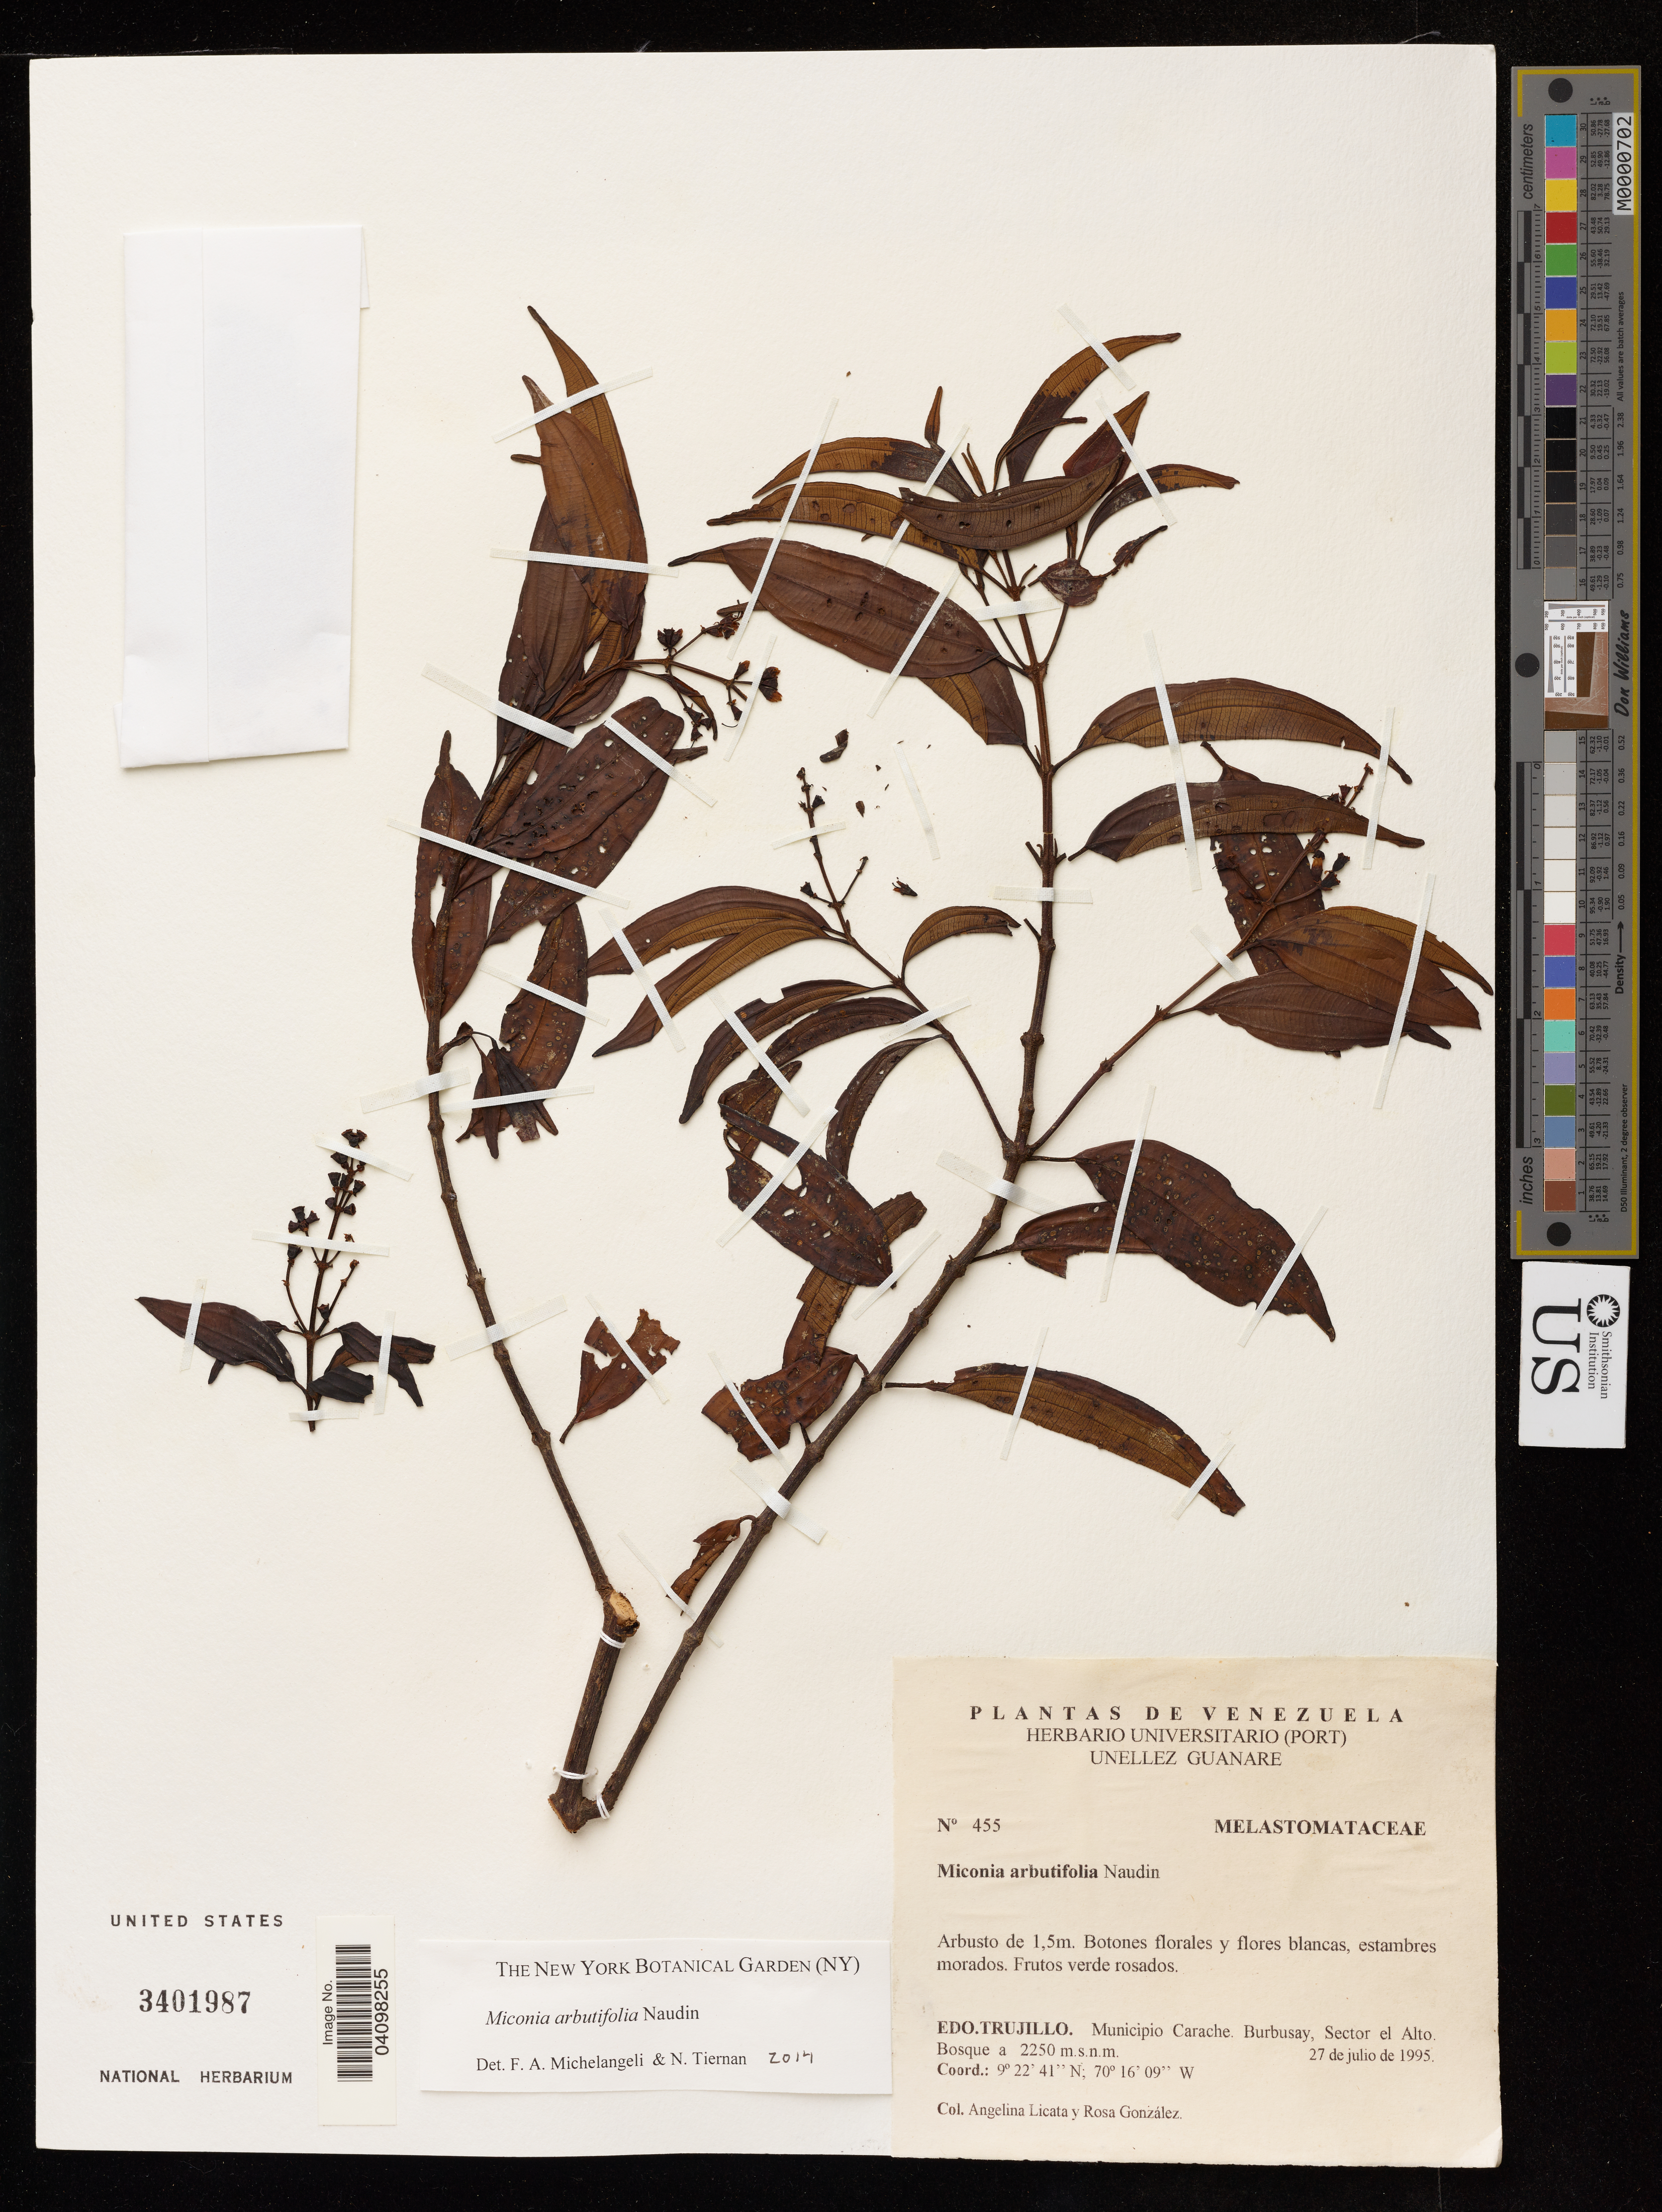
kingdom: Plantae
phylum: Tracheophyta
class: Magnoliopsida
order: Myrtales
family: Melastomataceae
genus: Miconia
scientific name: Miconia arbutifolia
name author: Naudin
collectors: A. Licata & R. González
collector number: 455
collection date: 1995-07-27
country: Venezuela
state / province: Trujillo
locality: Municipio Carache. Burbusay, Sector el Alto.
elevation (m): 2250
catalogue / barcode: US 3401987